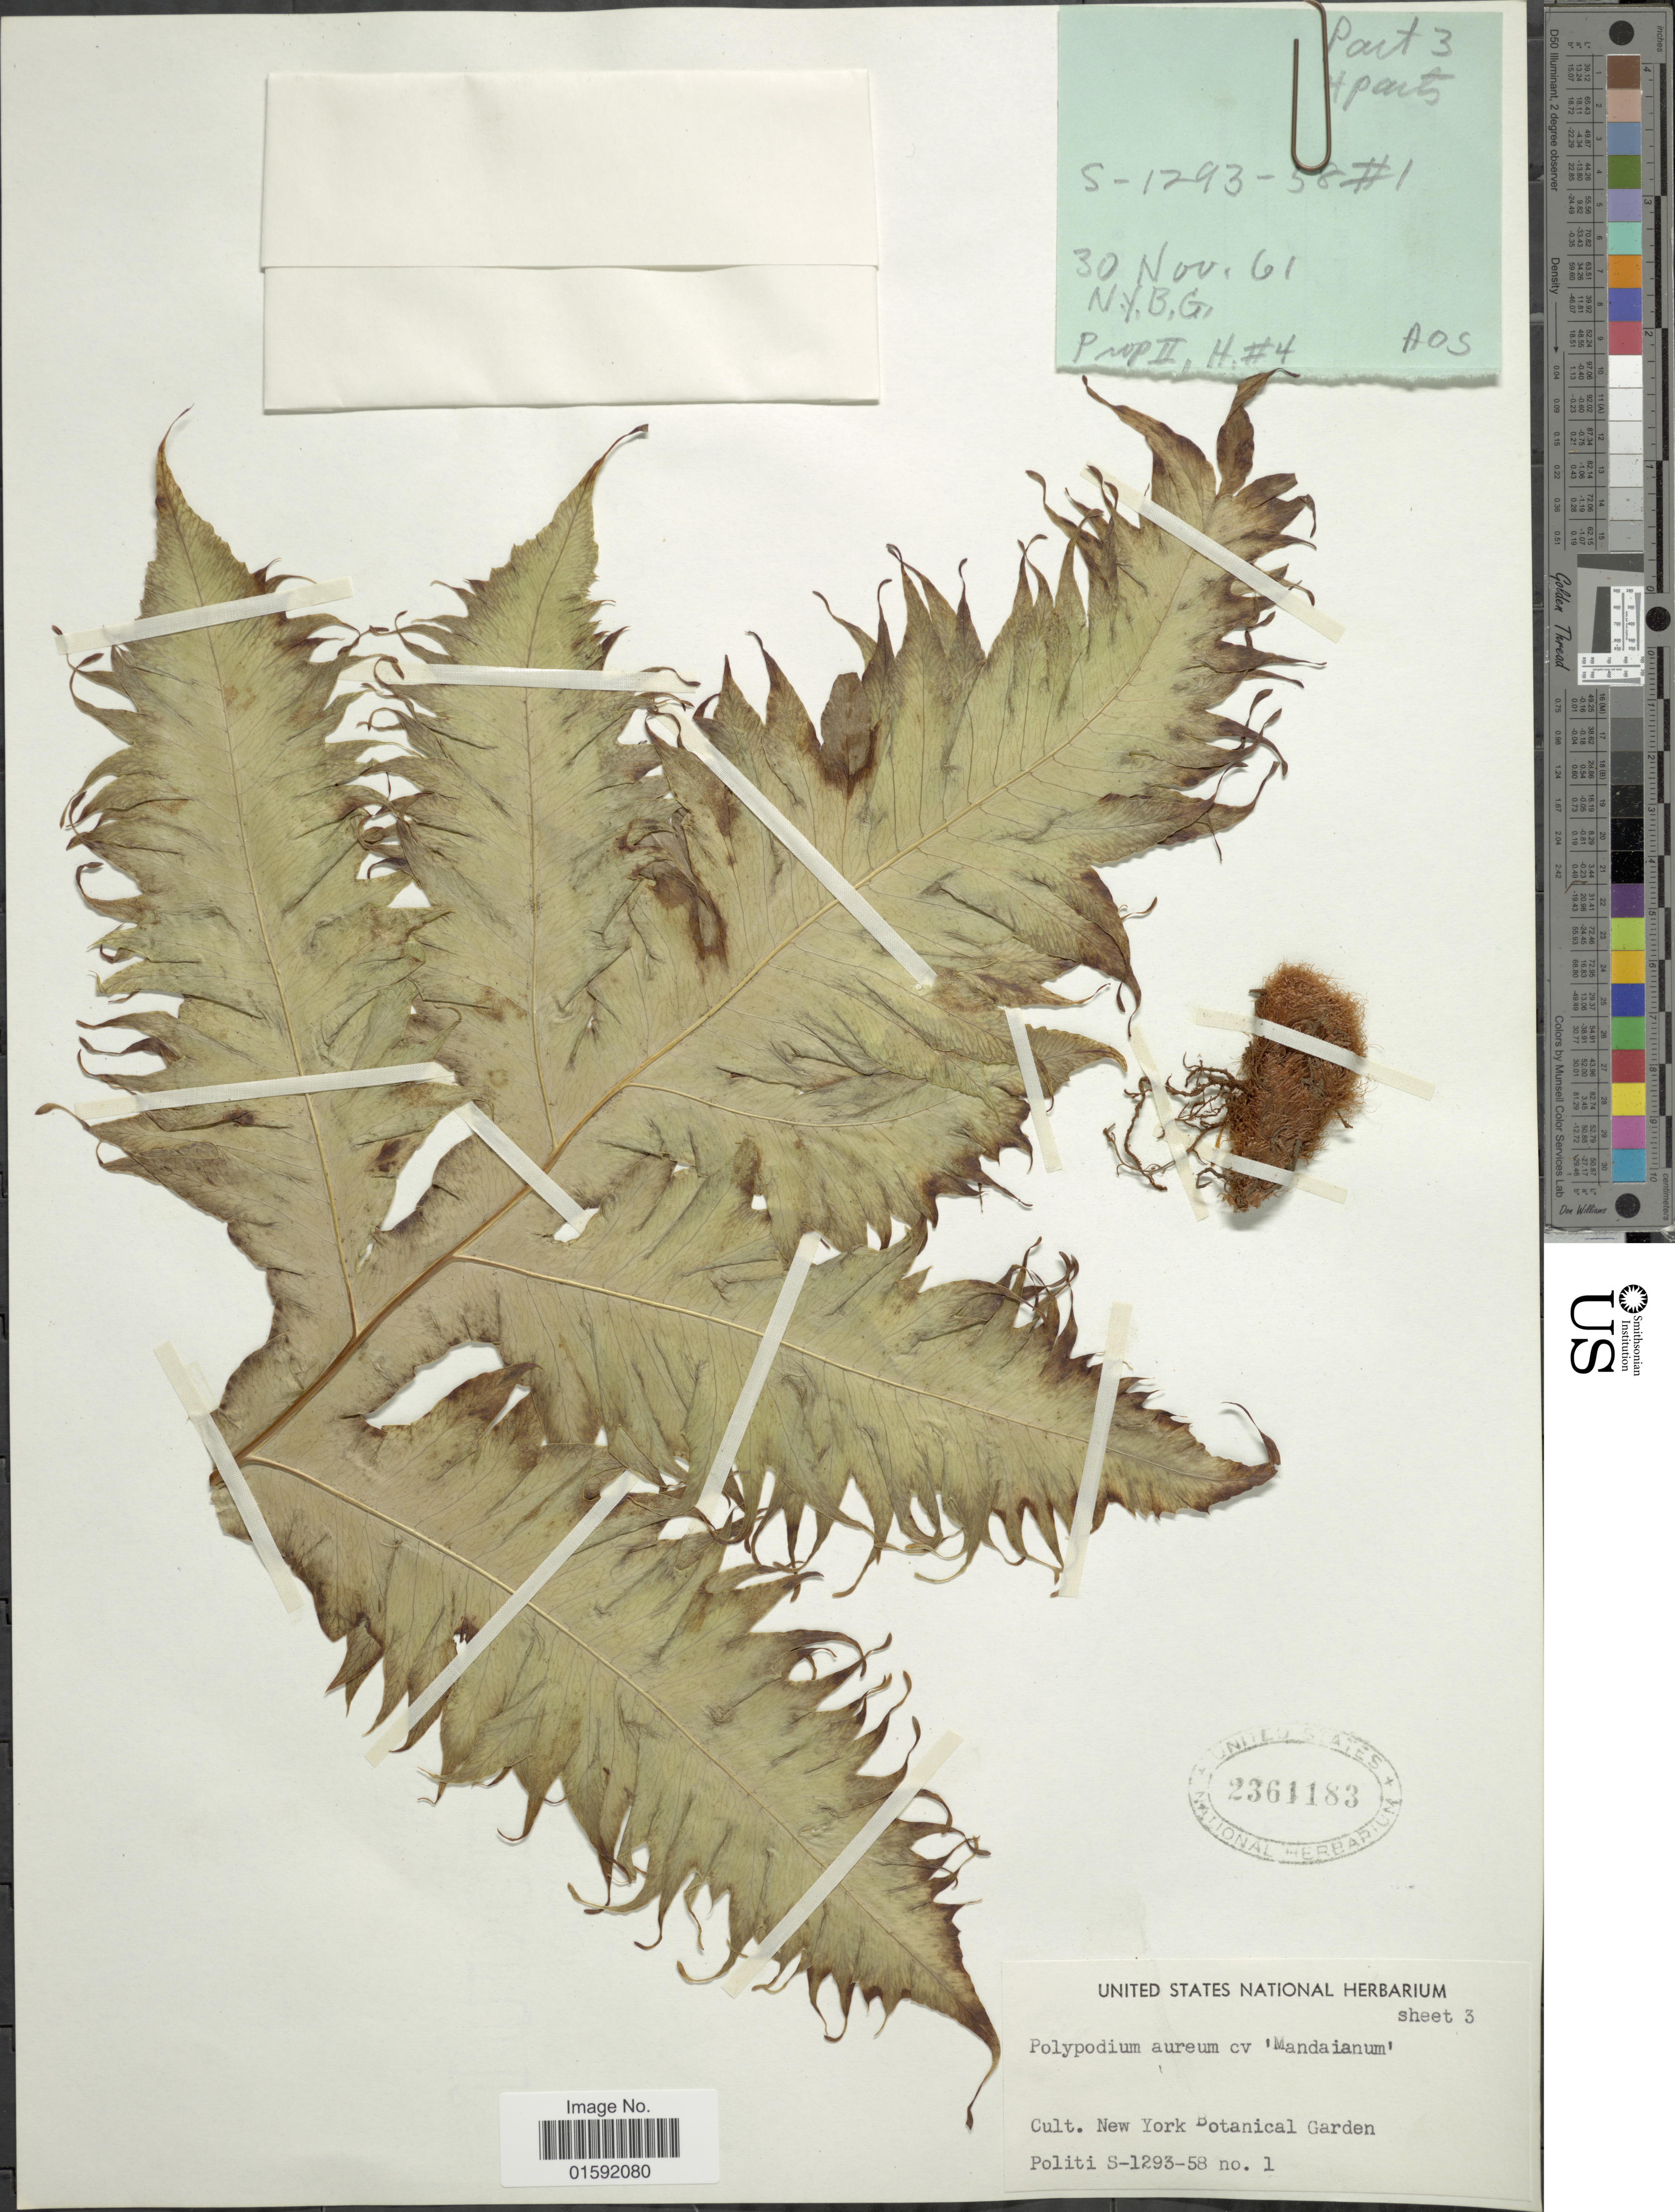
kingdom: Plantae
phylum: Tracheophyta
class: Polypodiopsida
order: Polypodiales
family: Polypodiaceae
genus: Phlebodium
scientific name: Phlebodium aureum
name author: (L.) J. Sm.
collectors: L. Politi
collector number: S-1293-58/1?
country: United States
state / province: New York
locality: New York Botanical Garden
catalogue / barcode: US 2361183